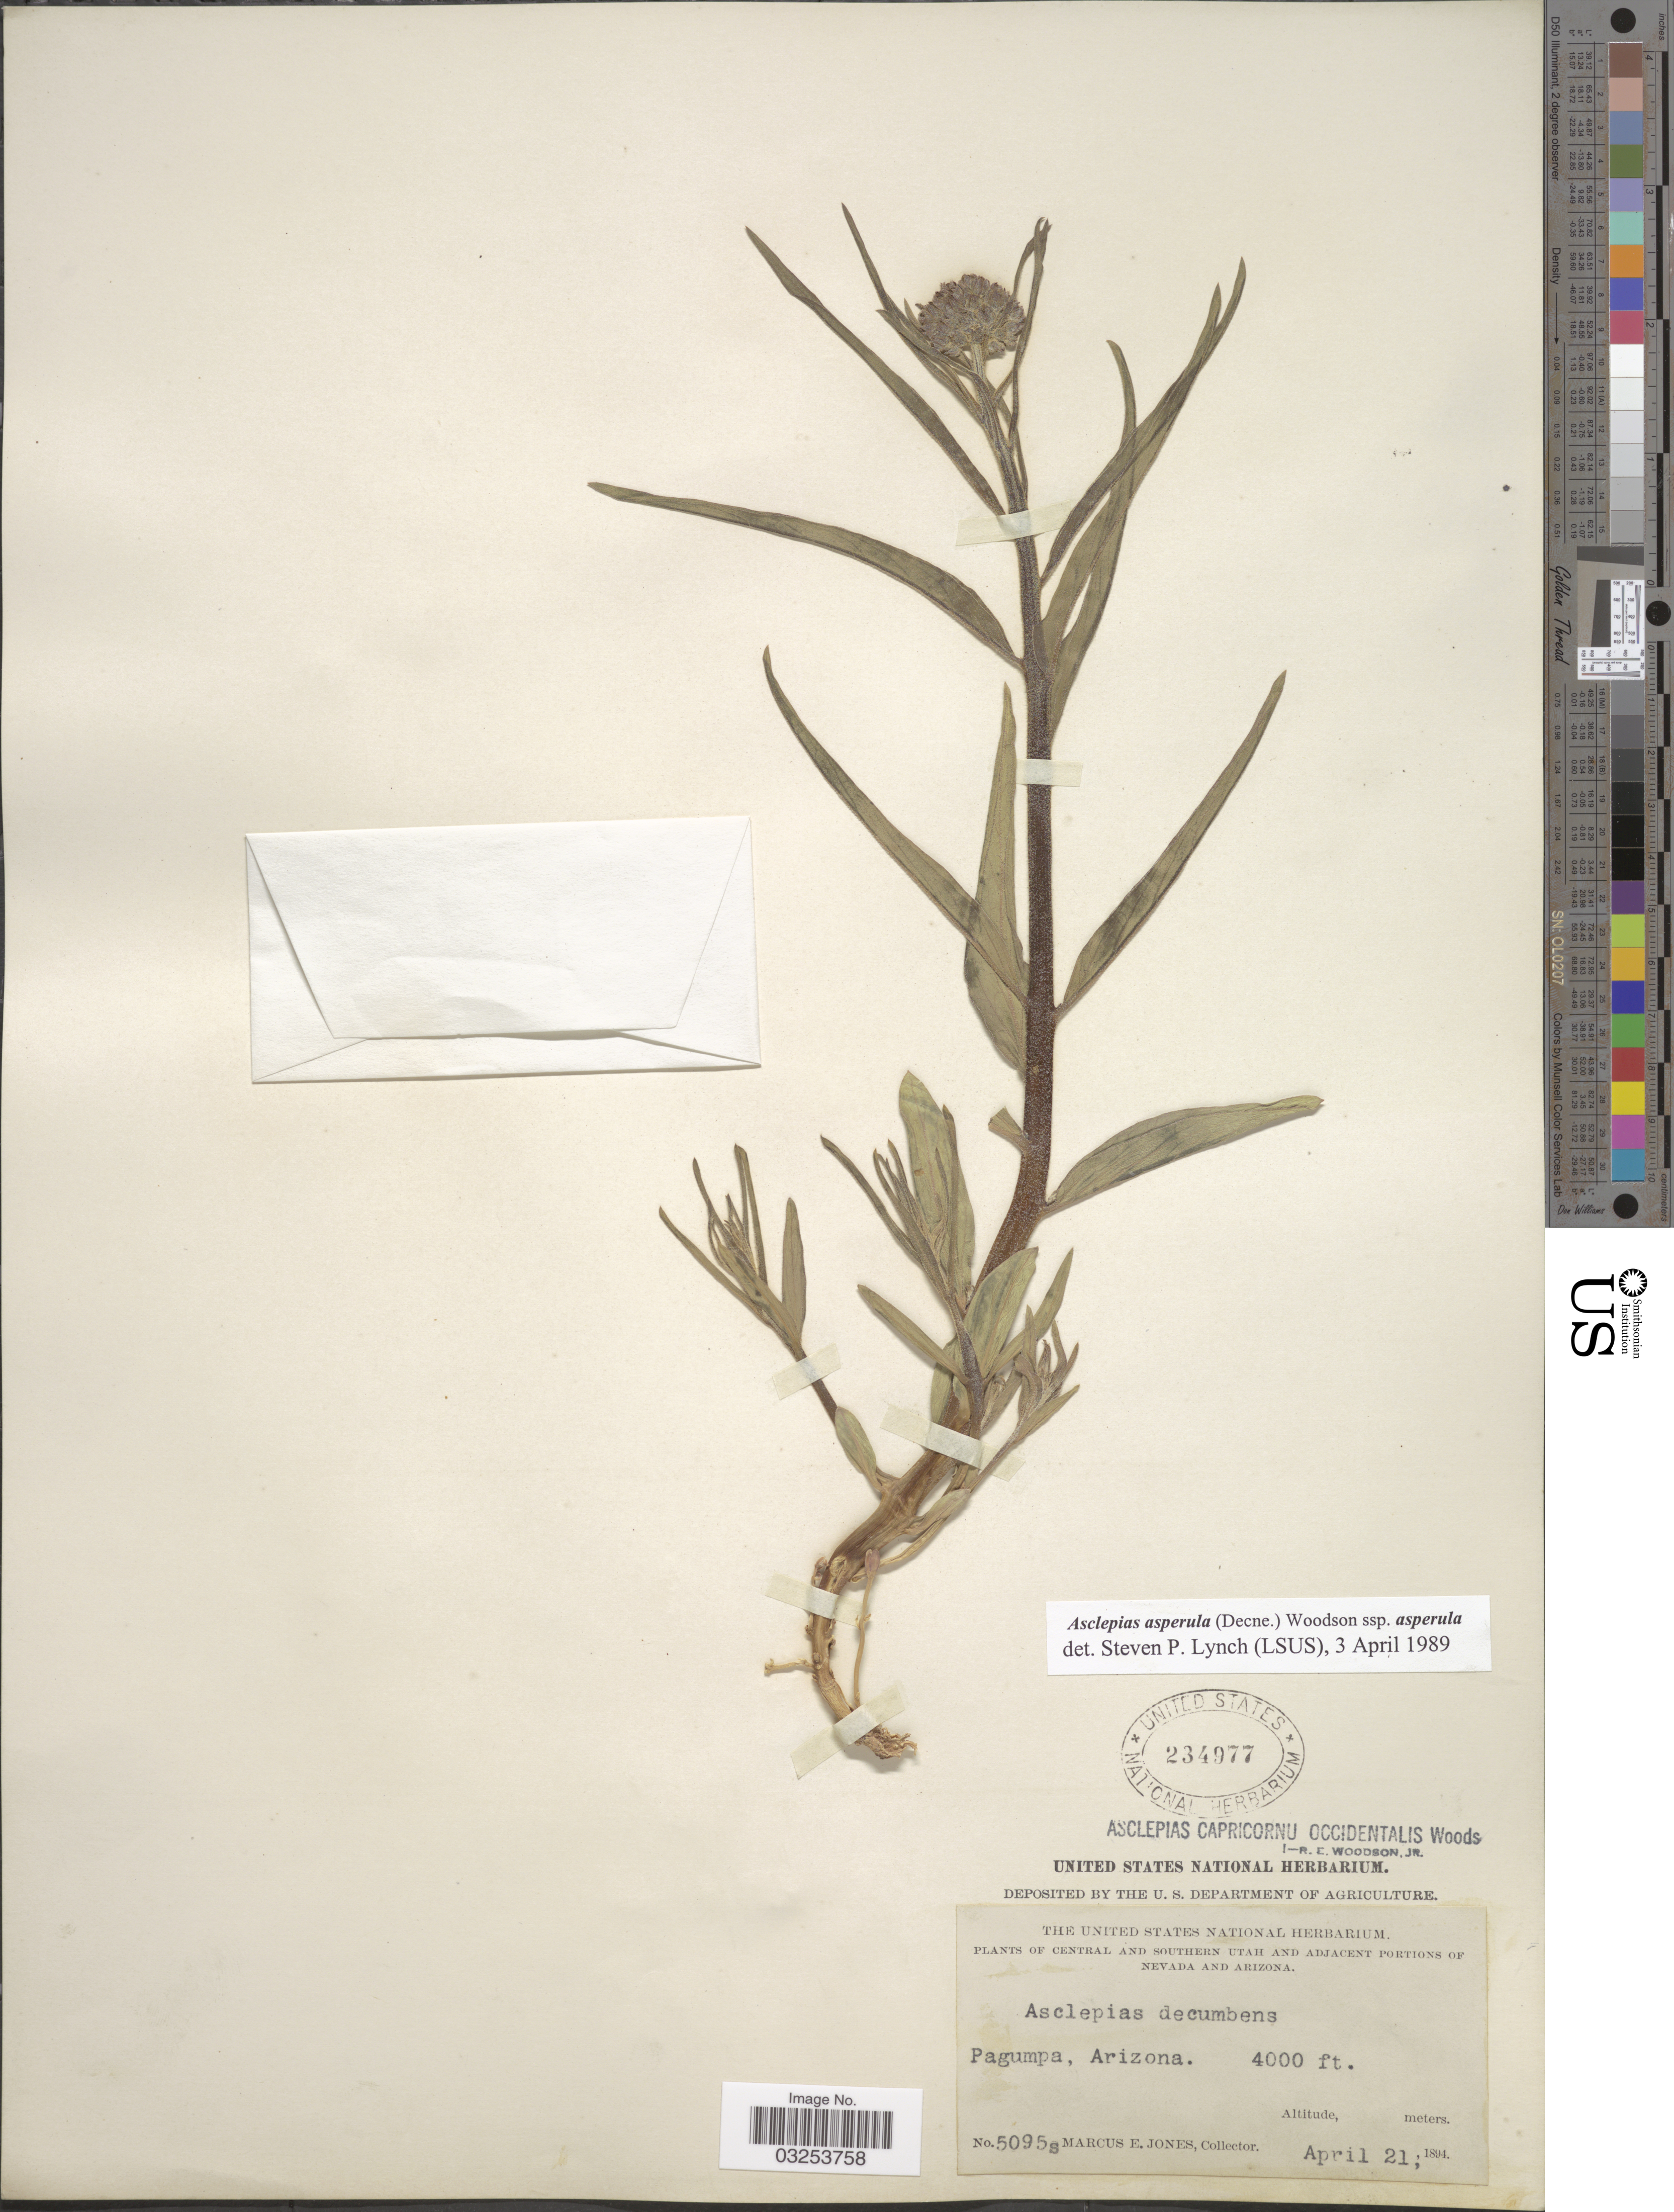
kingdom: Plantae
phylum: Tracheophyta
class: Magnoliopsida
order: Gentianales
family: Apocynaceae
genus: Asclepias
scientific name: Asclepias asperula subsp. asperula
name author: (Decne.) Woodson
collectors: M. E. Jones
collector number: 5095s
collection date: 1894-04-21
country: United States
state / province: Arizona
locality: Pagumpa.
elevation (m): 1219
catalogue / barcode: US 234977